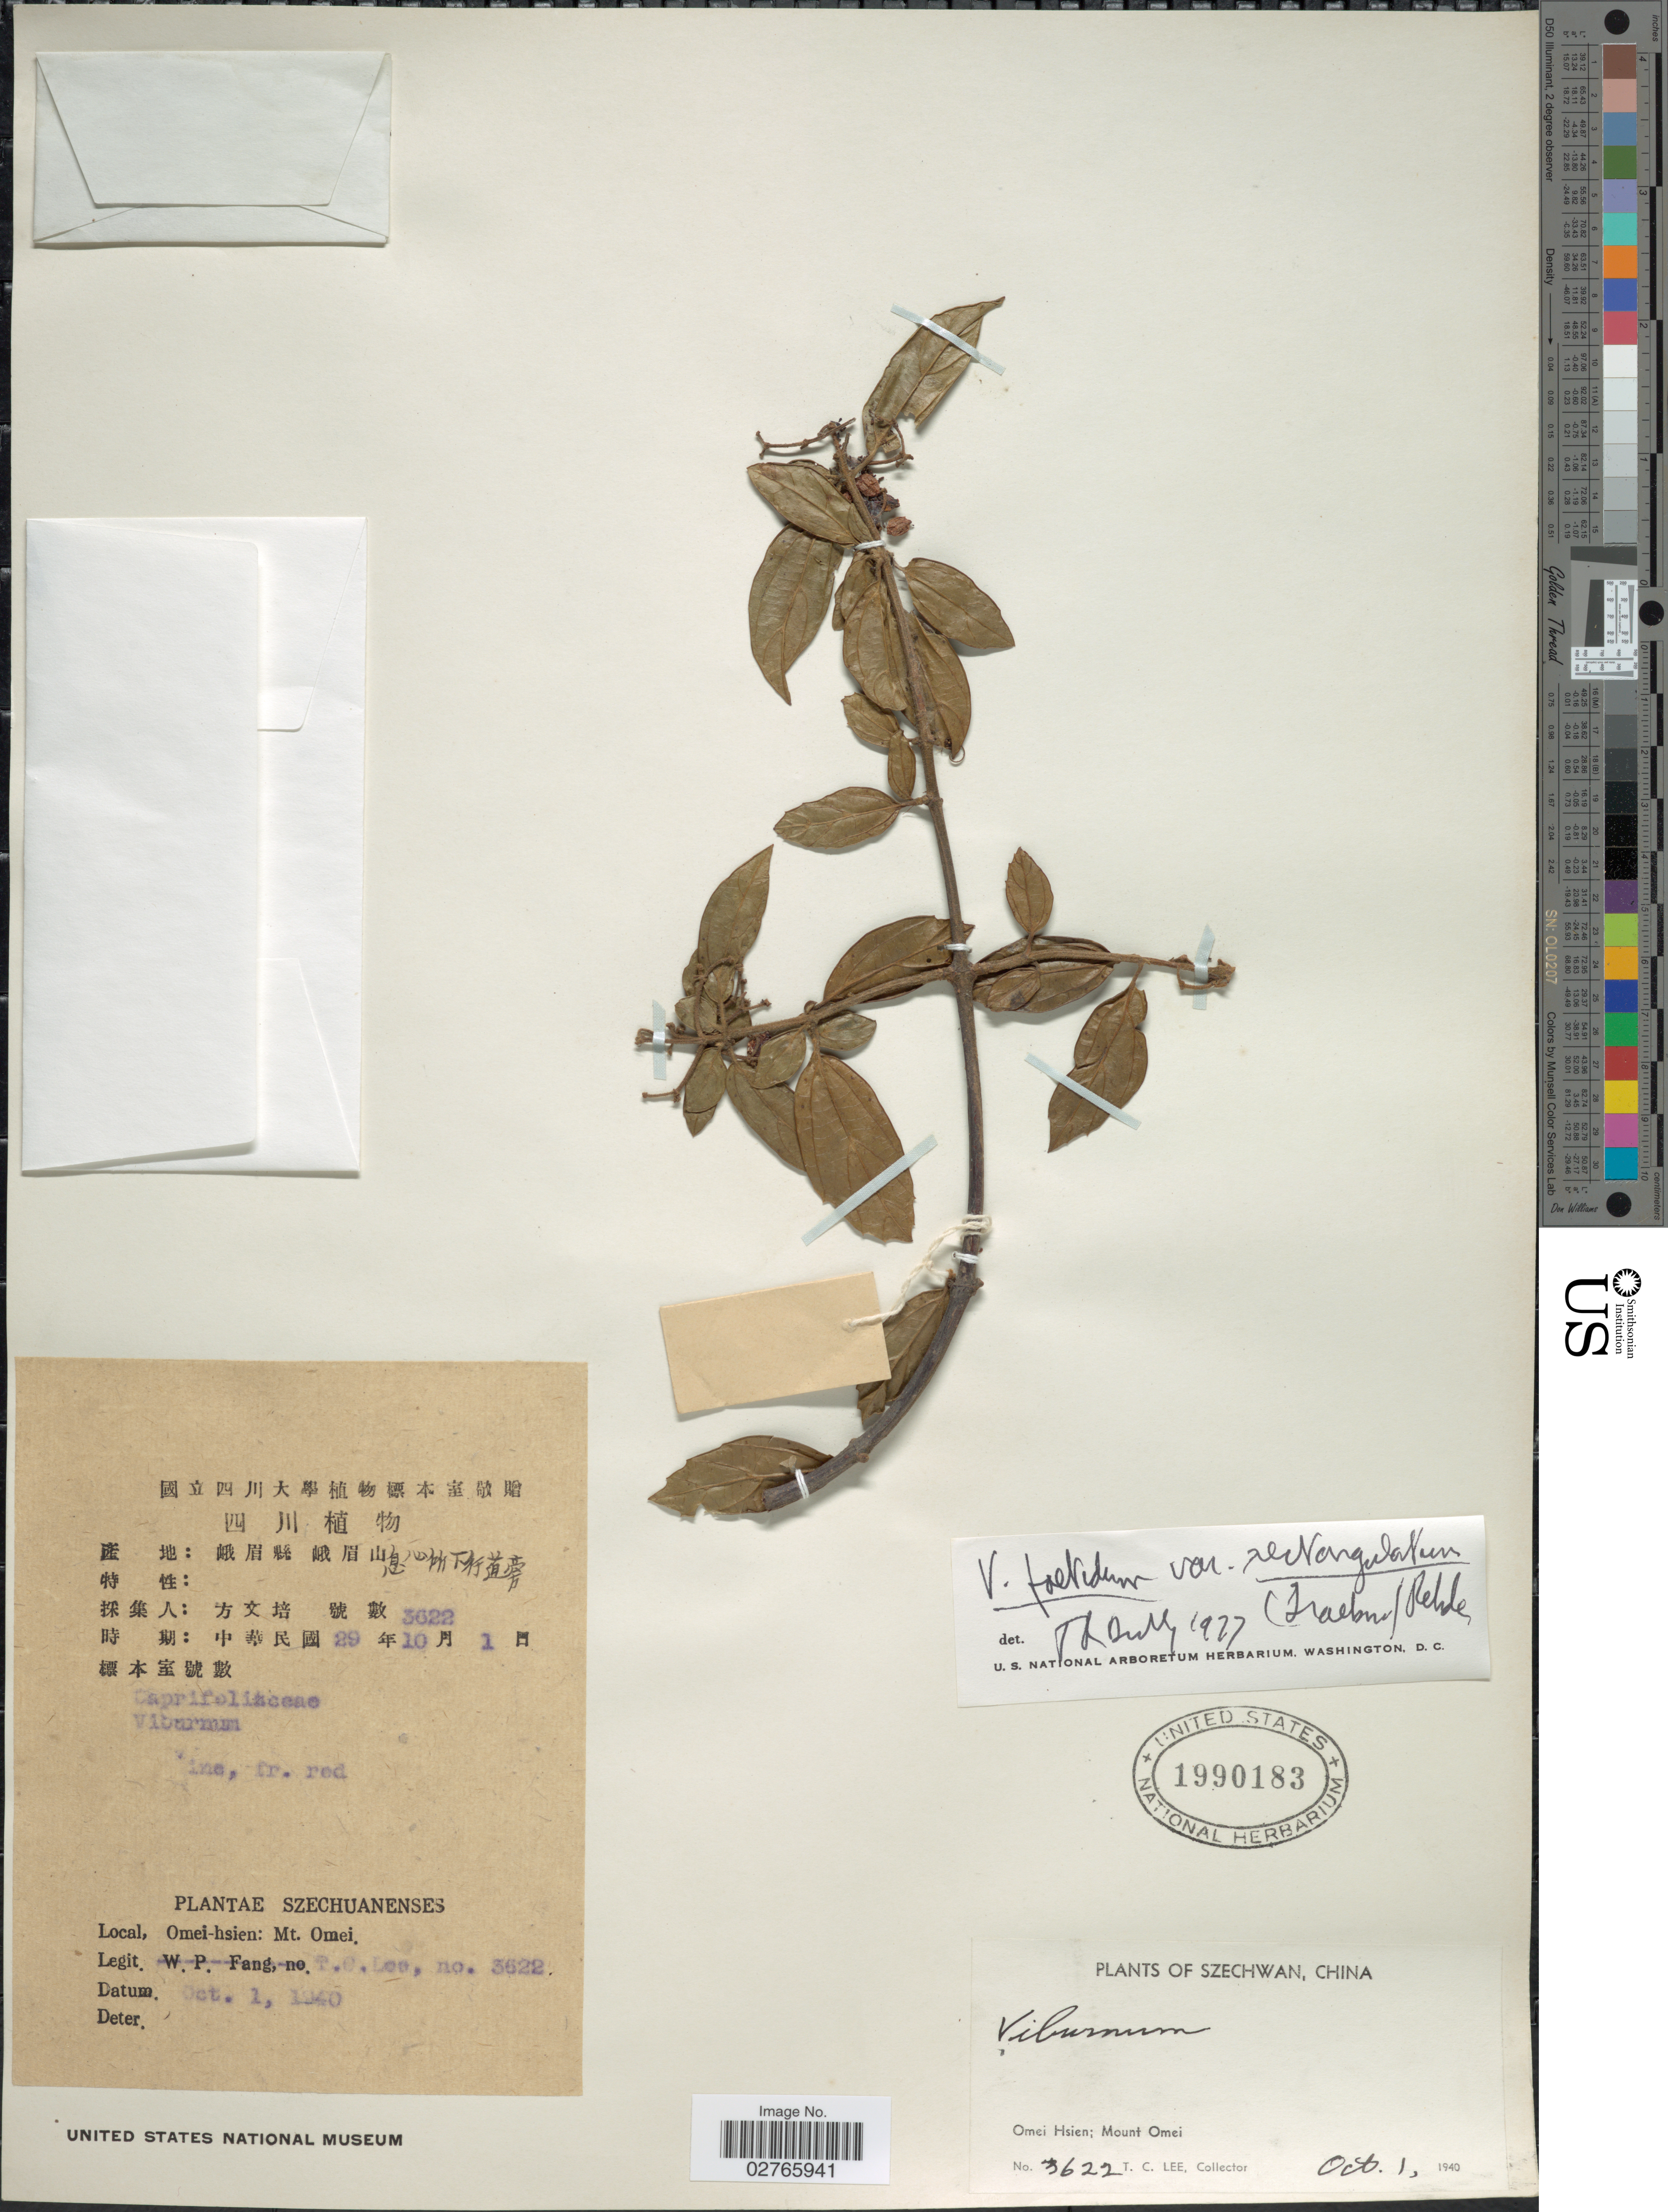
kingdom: Plantae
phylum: Tracheophyta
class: Magnoliopsida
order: Dipsacales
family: Viburnaceae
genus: Viburnum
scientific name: Viburnum foetidum var. ceanothoides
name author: (C.H. Wright) Hand.-Mazz.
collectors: T. Lee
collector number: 3622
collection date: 1940-10-01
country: China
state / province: Sichuan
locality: Szechwan. Omei Hsien; Mount Omei.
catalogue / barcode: US 1990183